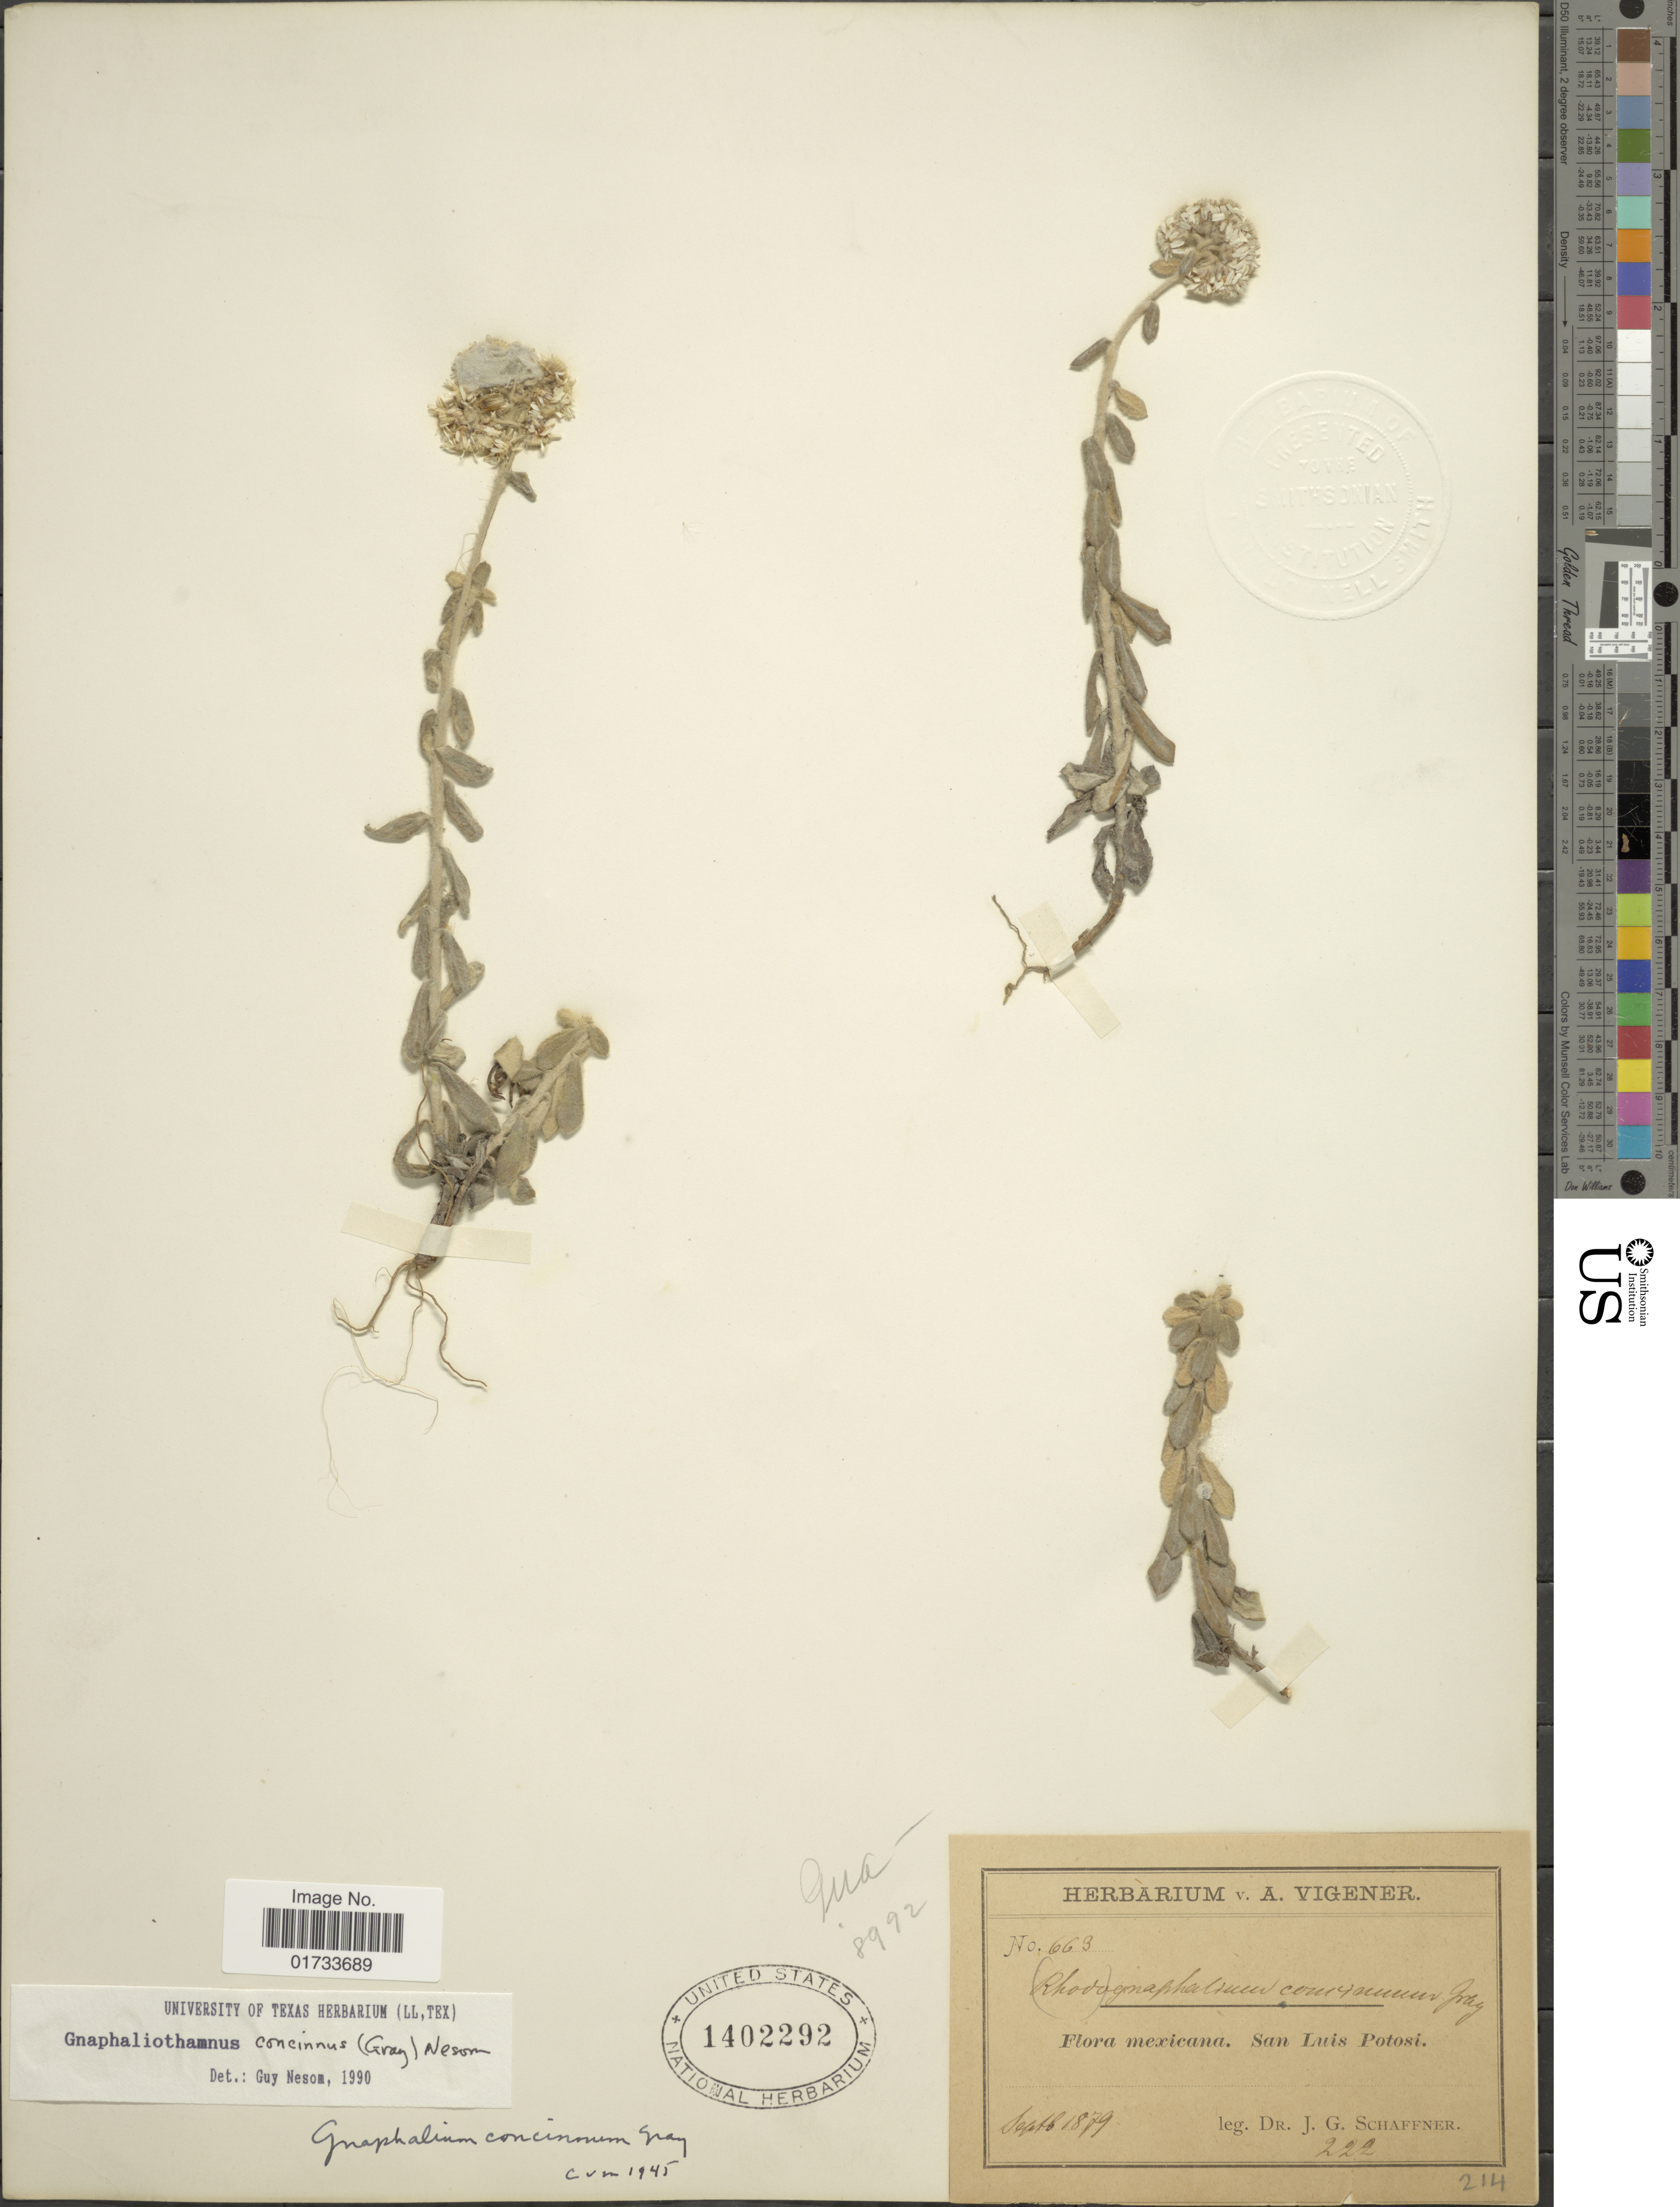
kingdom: Plantae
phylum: Tracheophyta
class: Magnoliopsida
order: Asterales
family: Asteraceae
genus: Chionolaena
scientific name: Chionolaena concinna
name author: (A. Gray) Anderb. & S.E. Freire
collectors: J. G. Schaffner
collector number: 663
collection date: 1879-09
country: Mexico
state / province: San Luis Potosí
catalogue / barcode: US 1402292